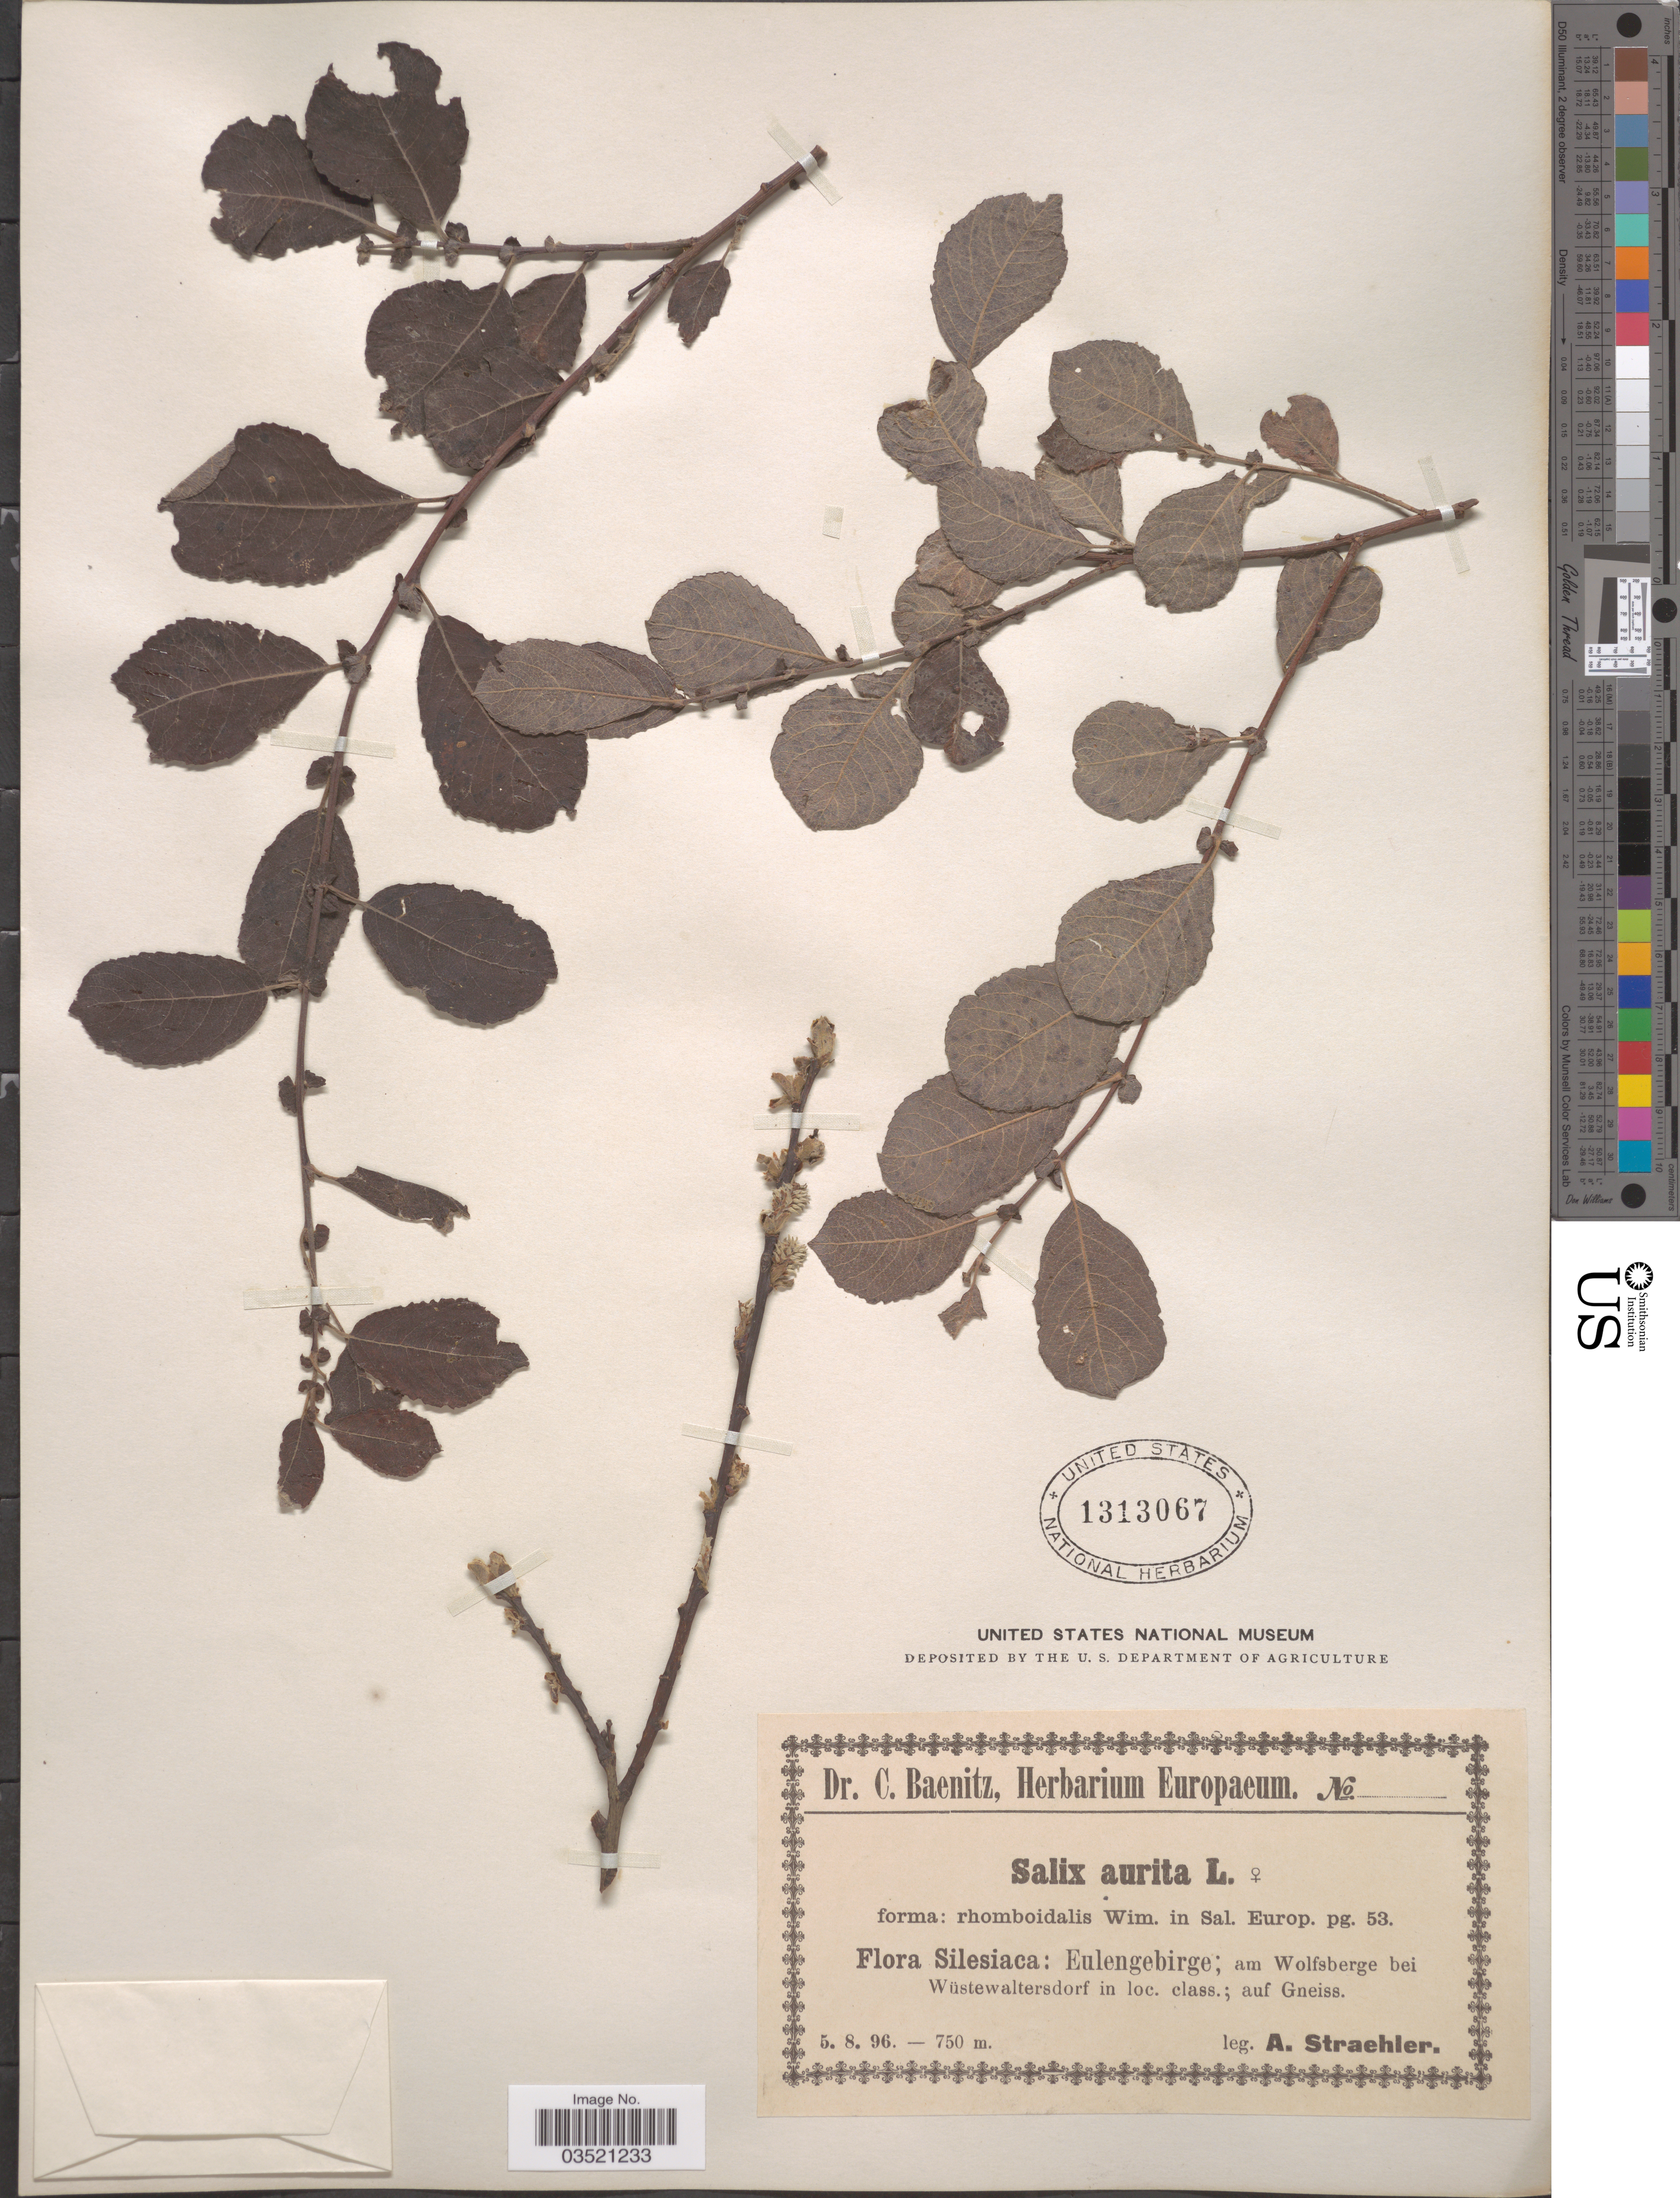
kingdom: Plantae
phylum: Tracheophyta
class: Magnoliopsida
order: Malpighiales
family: Salicaceae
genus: Salix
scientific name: Salix aurita f. rhomboidalis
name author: Wimm.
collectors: A. Straehler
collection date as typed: Transcribed d/m/y: 5/8/96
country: Poland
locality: Silesiaca: Eulengebirge; am Wolfsberge bei Wüstewaltersdorf in loc. class.; auf Gneiss.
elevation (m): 750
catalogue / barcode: US 1313067